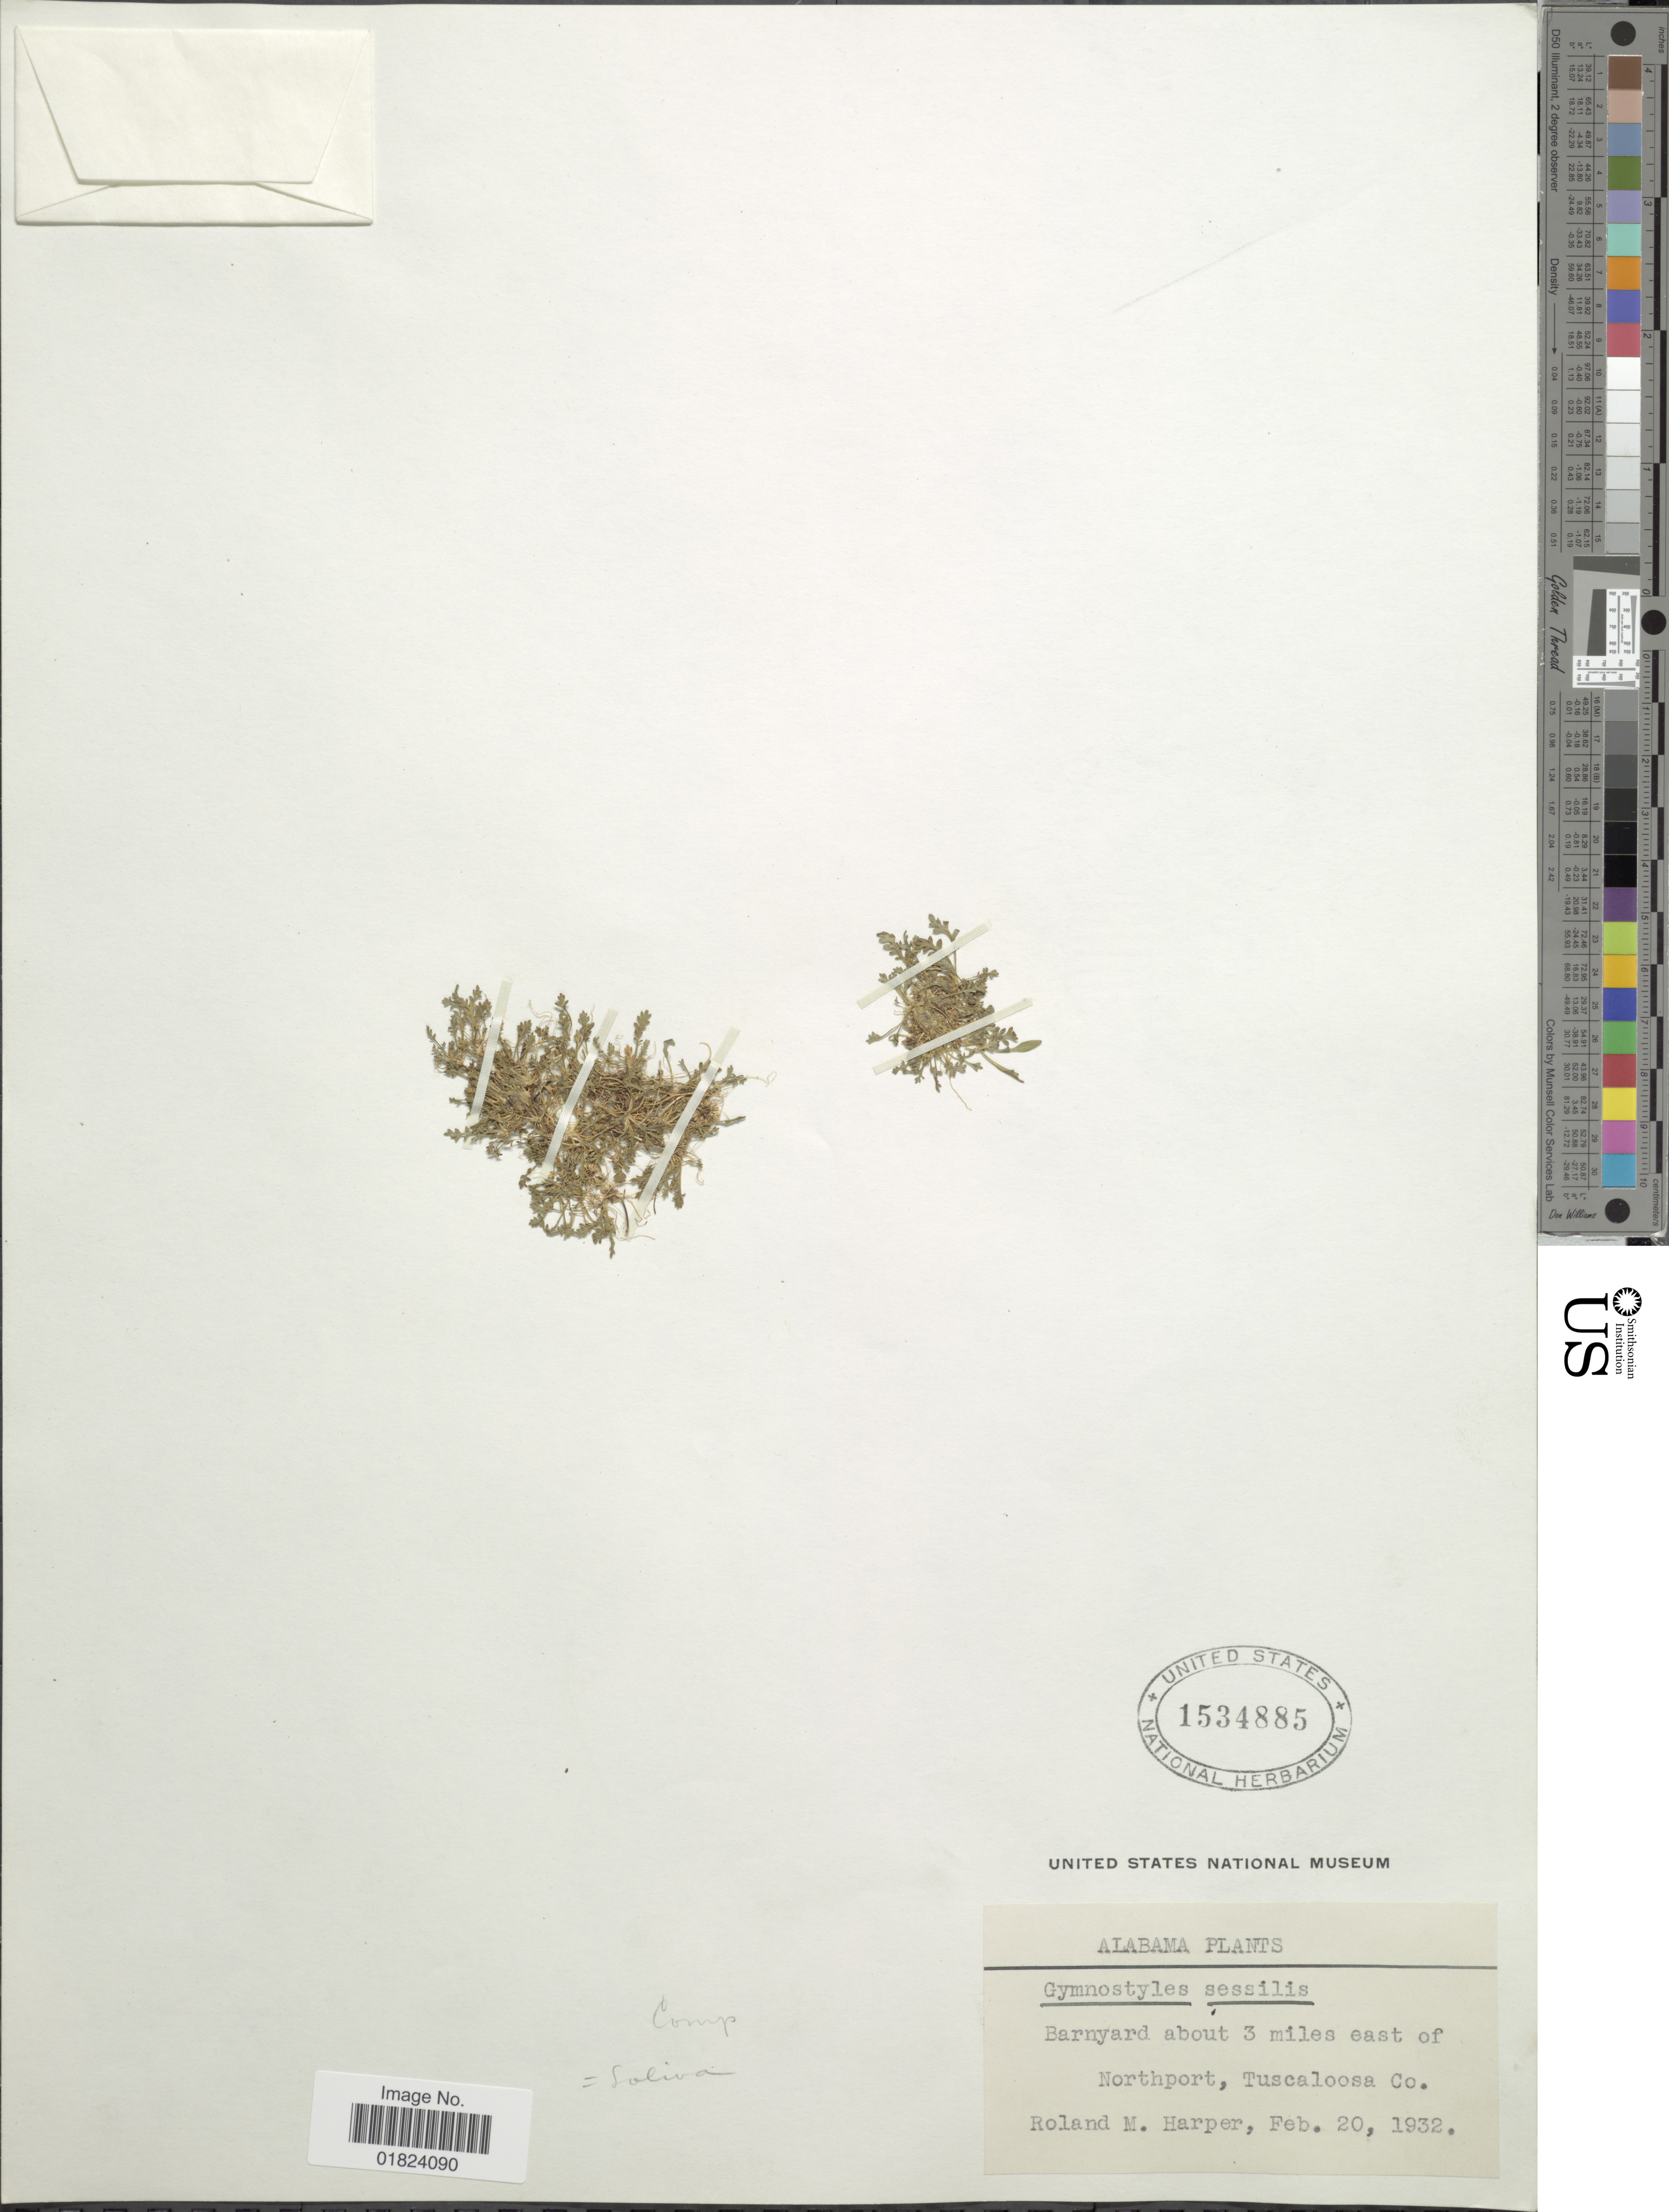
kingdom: Plantae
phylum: Tracheophyta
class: Magnoliopsida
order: Asterales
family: Asteraceae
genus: Soliva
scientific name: Soliva sessilis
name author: Ruiz & Pav.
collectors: R. M. Harper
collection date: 1932-02-20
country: United States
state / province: Alabama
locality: Barnyard about 3 miles east of Northport, Tuscaloosa Co.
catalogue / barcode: US 1534885